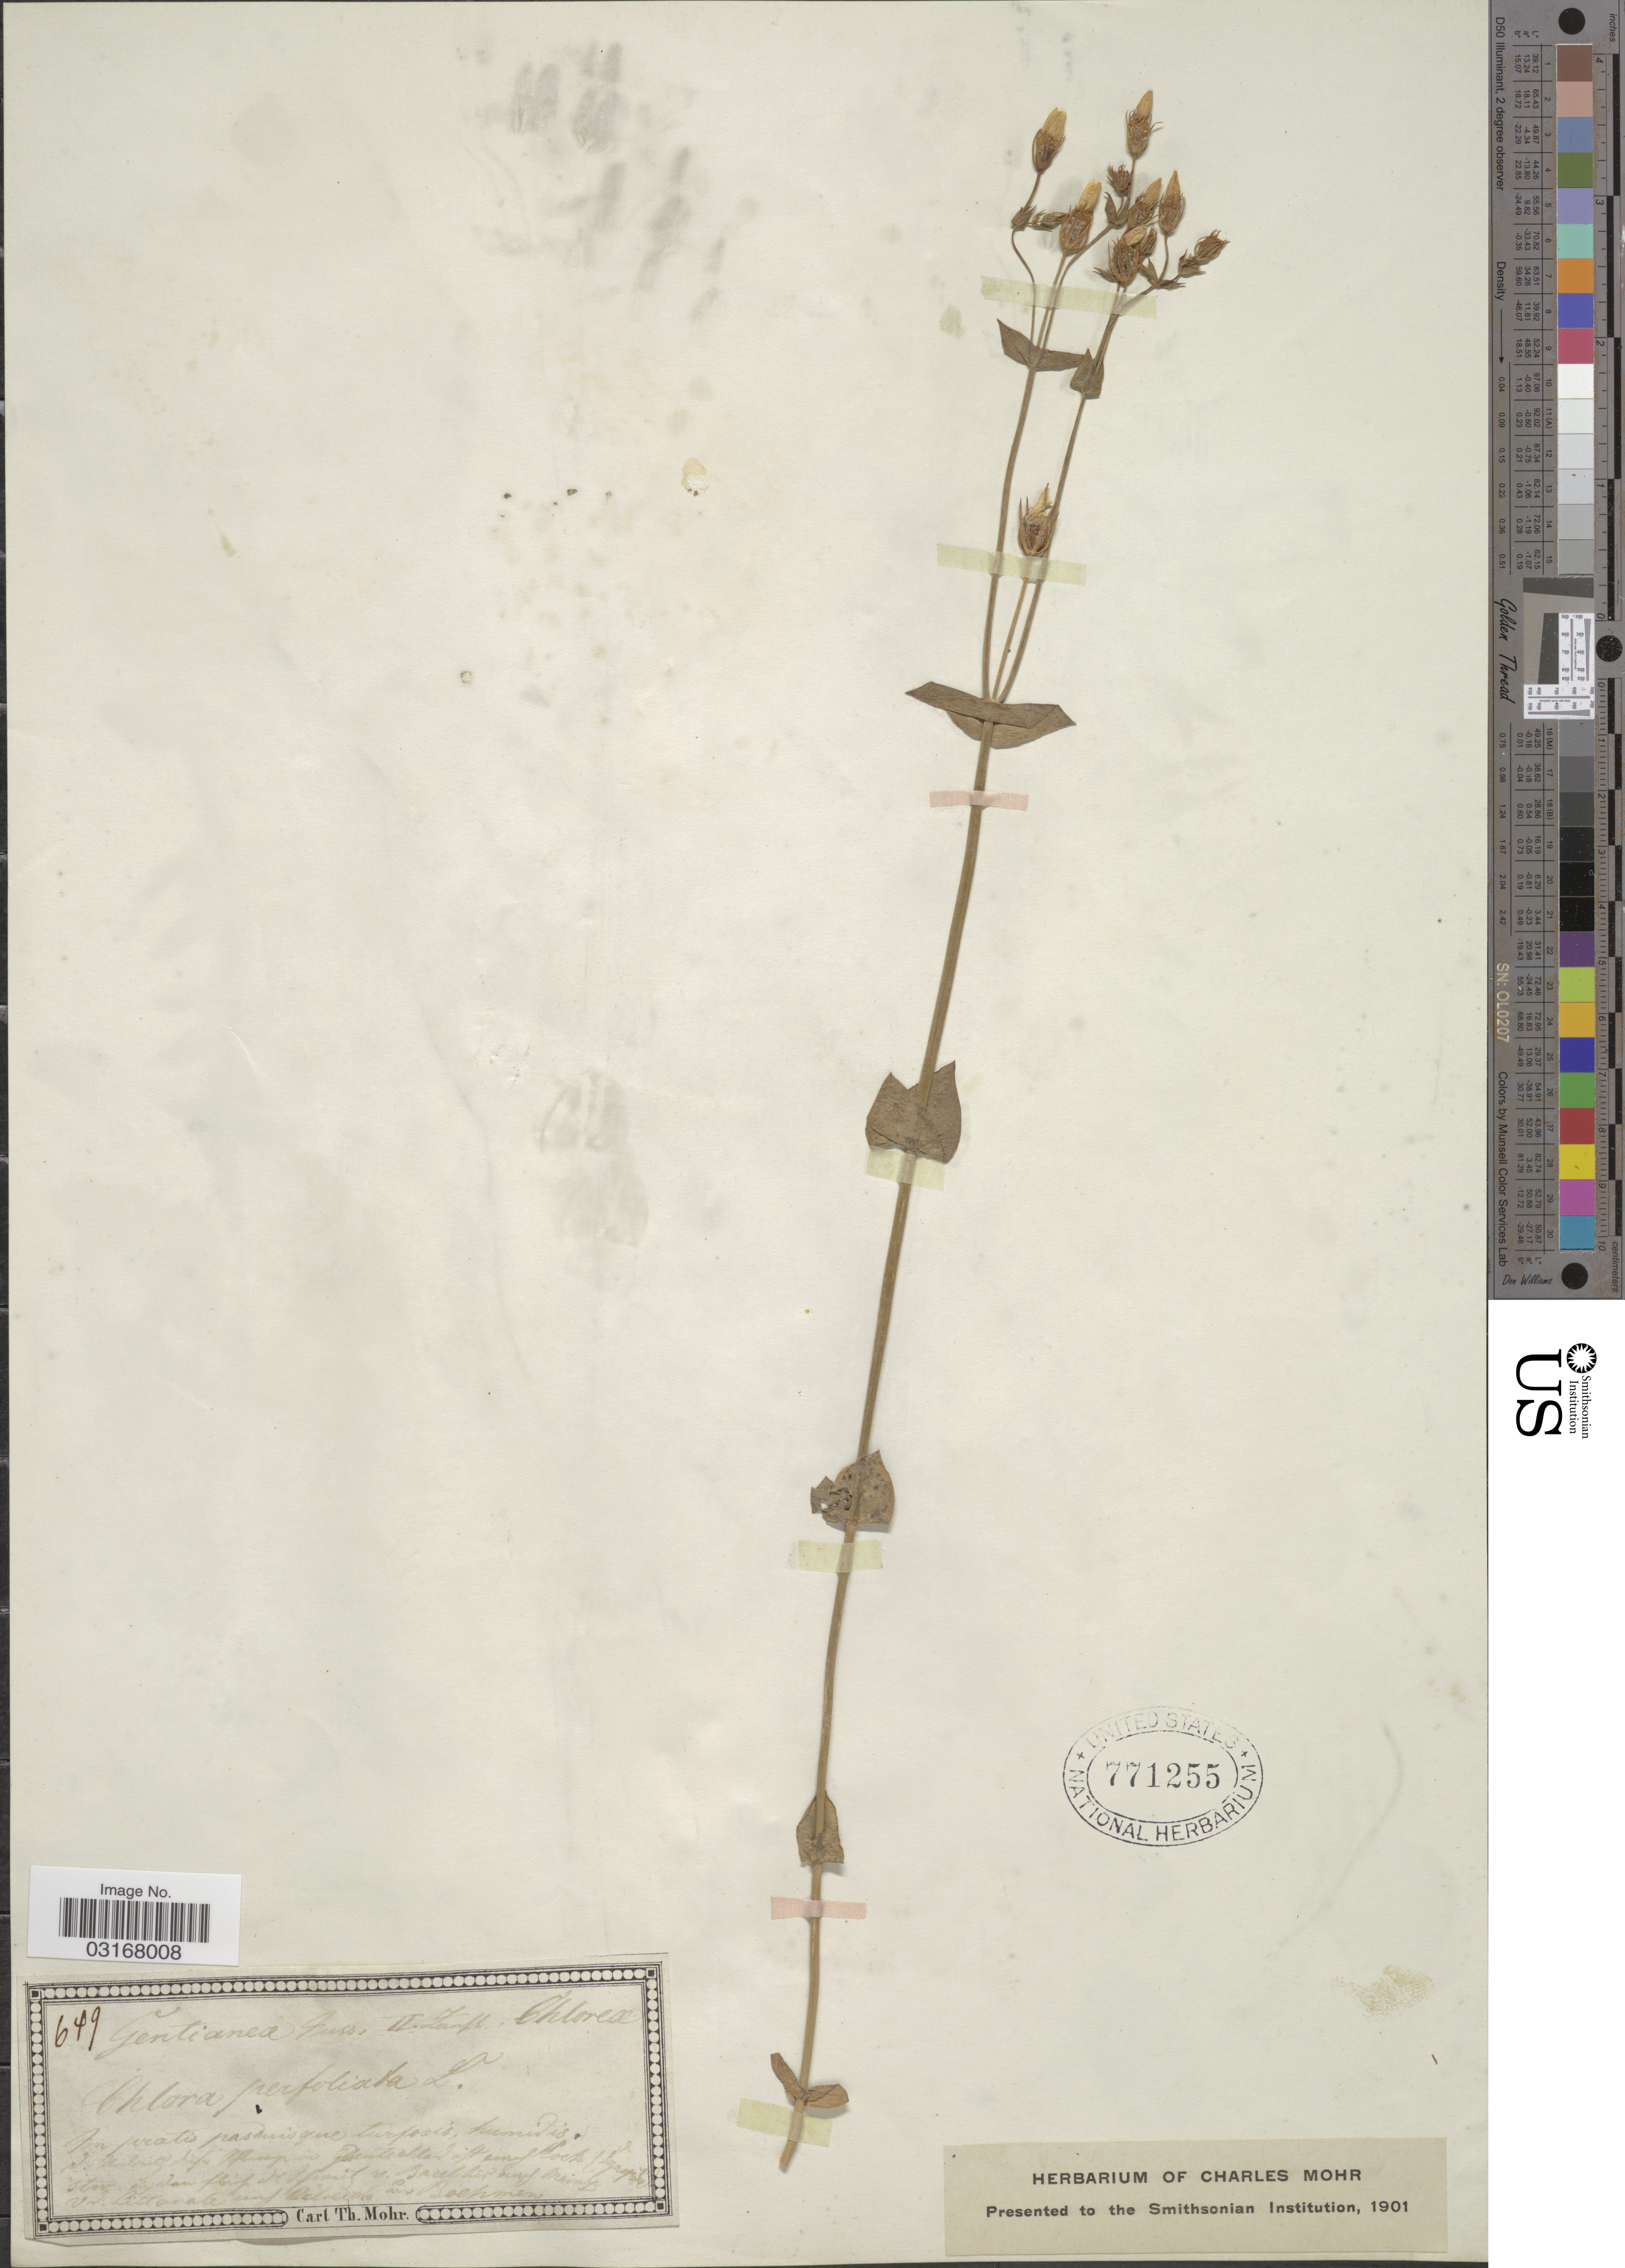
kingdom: Plantae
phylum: Tracheophyta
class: Magnoliopsida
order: Gentianales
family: Gentianaceae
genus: Chlora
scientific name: Chlora perfoliata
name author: (L.) L.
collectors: Mohr, C. T. (herbarium)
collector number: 649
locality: Littorale auf [illegible text] Boehmen.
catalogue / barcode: US 771255